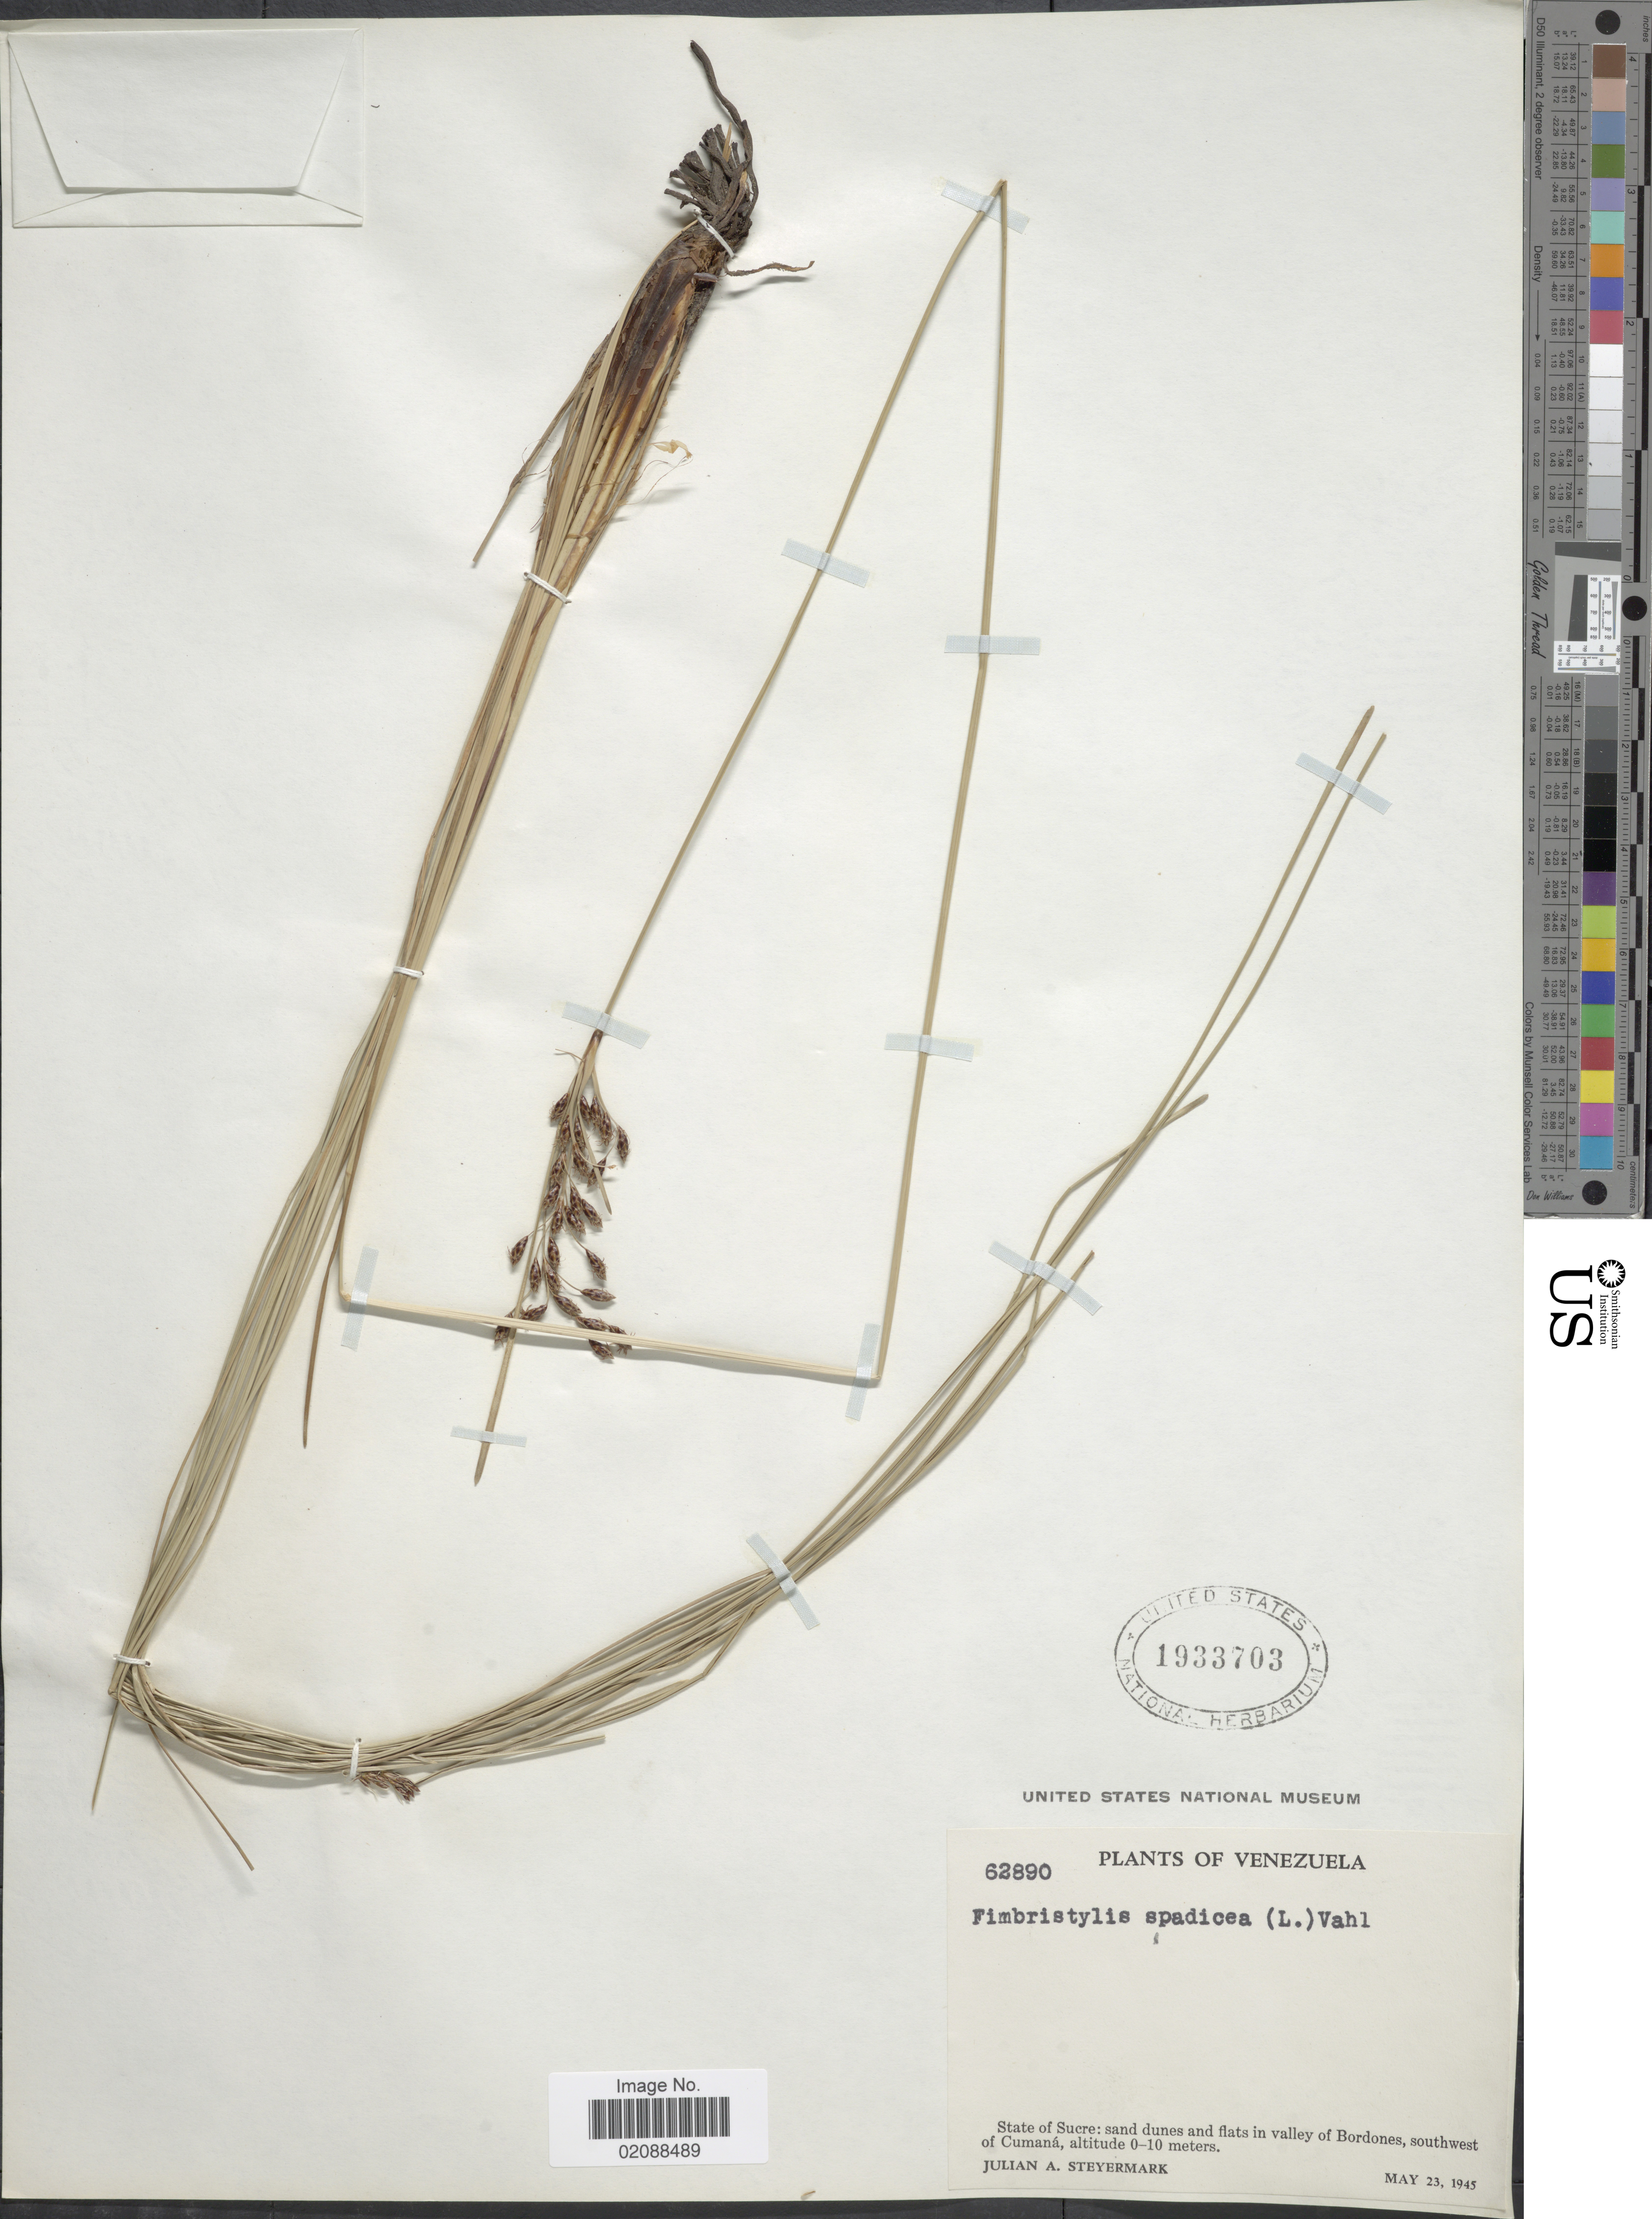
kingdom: Plantae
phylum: Tracheophyta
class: Liliopsida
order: Poales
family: Cyperaceae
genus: Fimbristylis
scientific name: Fimbristylis spadicea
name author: (L.) Vahl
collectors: J. Steyermark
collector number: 62890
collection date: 1945-05-23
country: Venezuela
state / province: Sucre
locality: Sand dunes and flats in valley of Bordones, southwest of Cumana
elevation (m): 0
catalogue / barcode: US 1933703